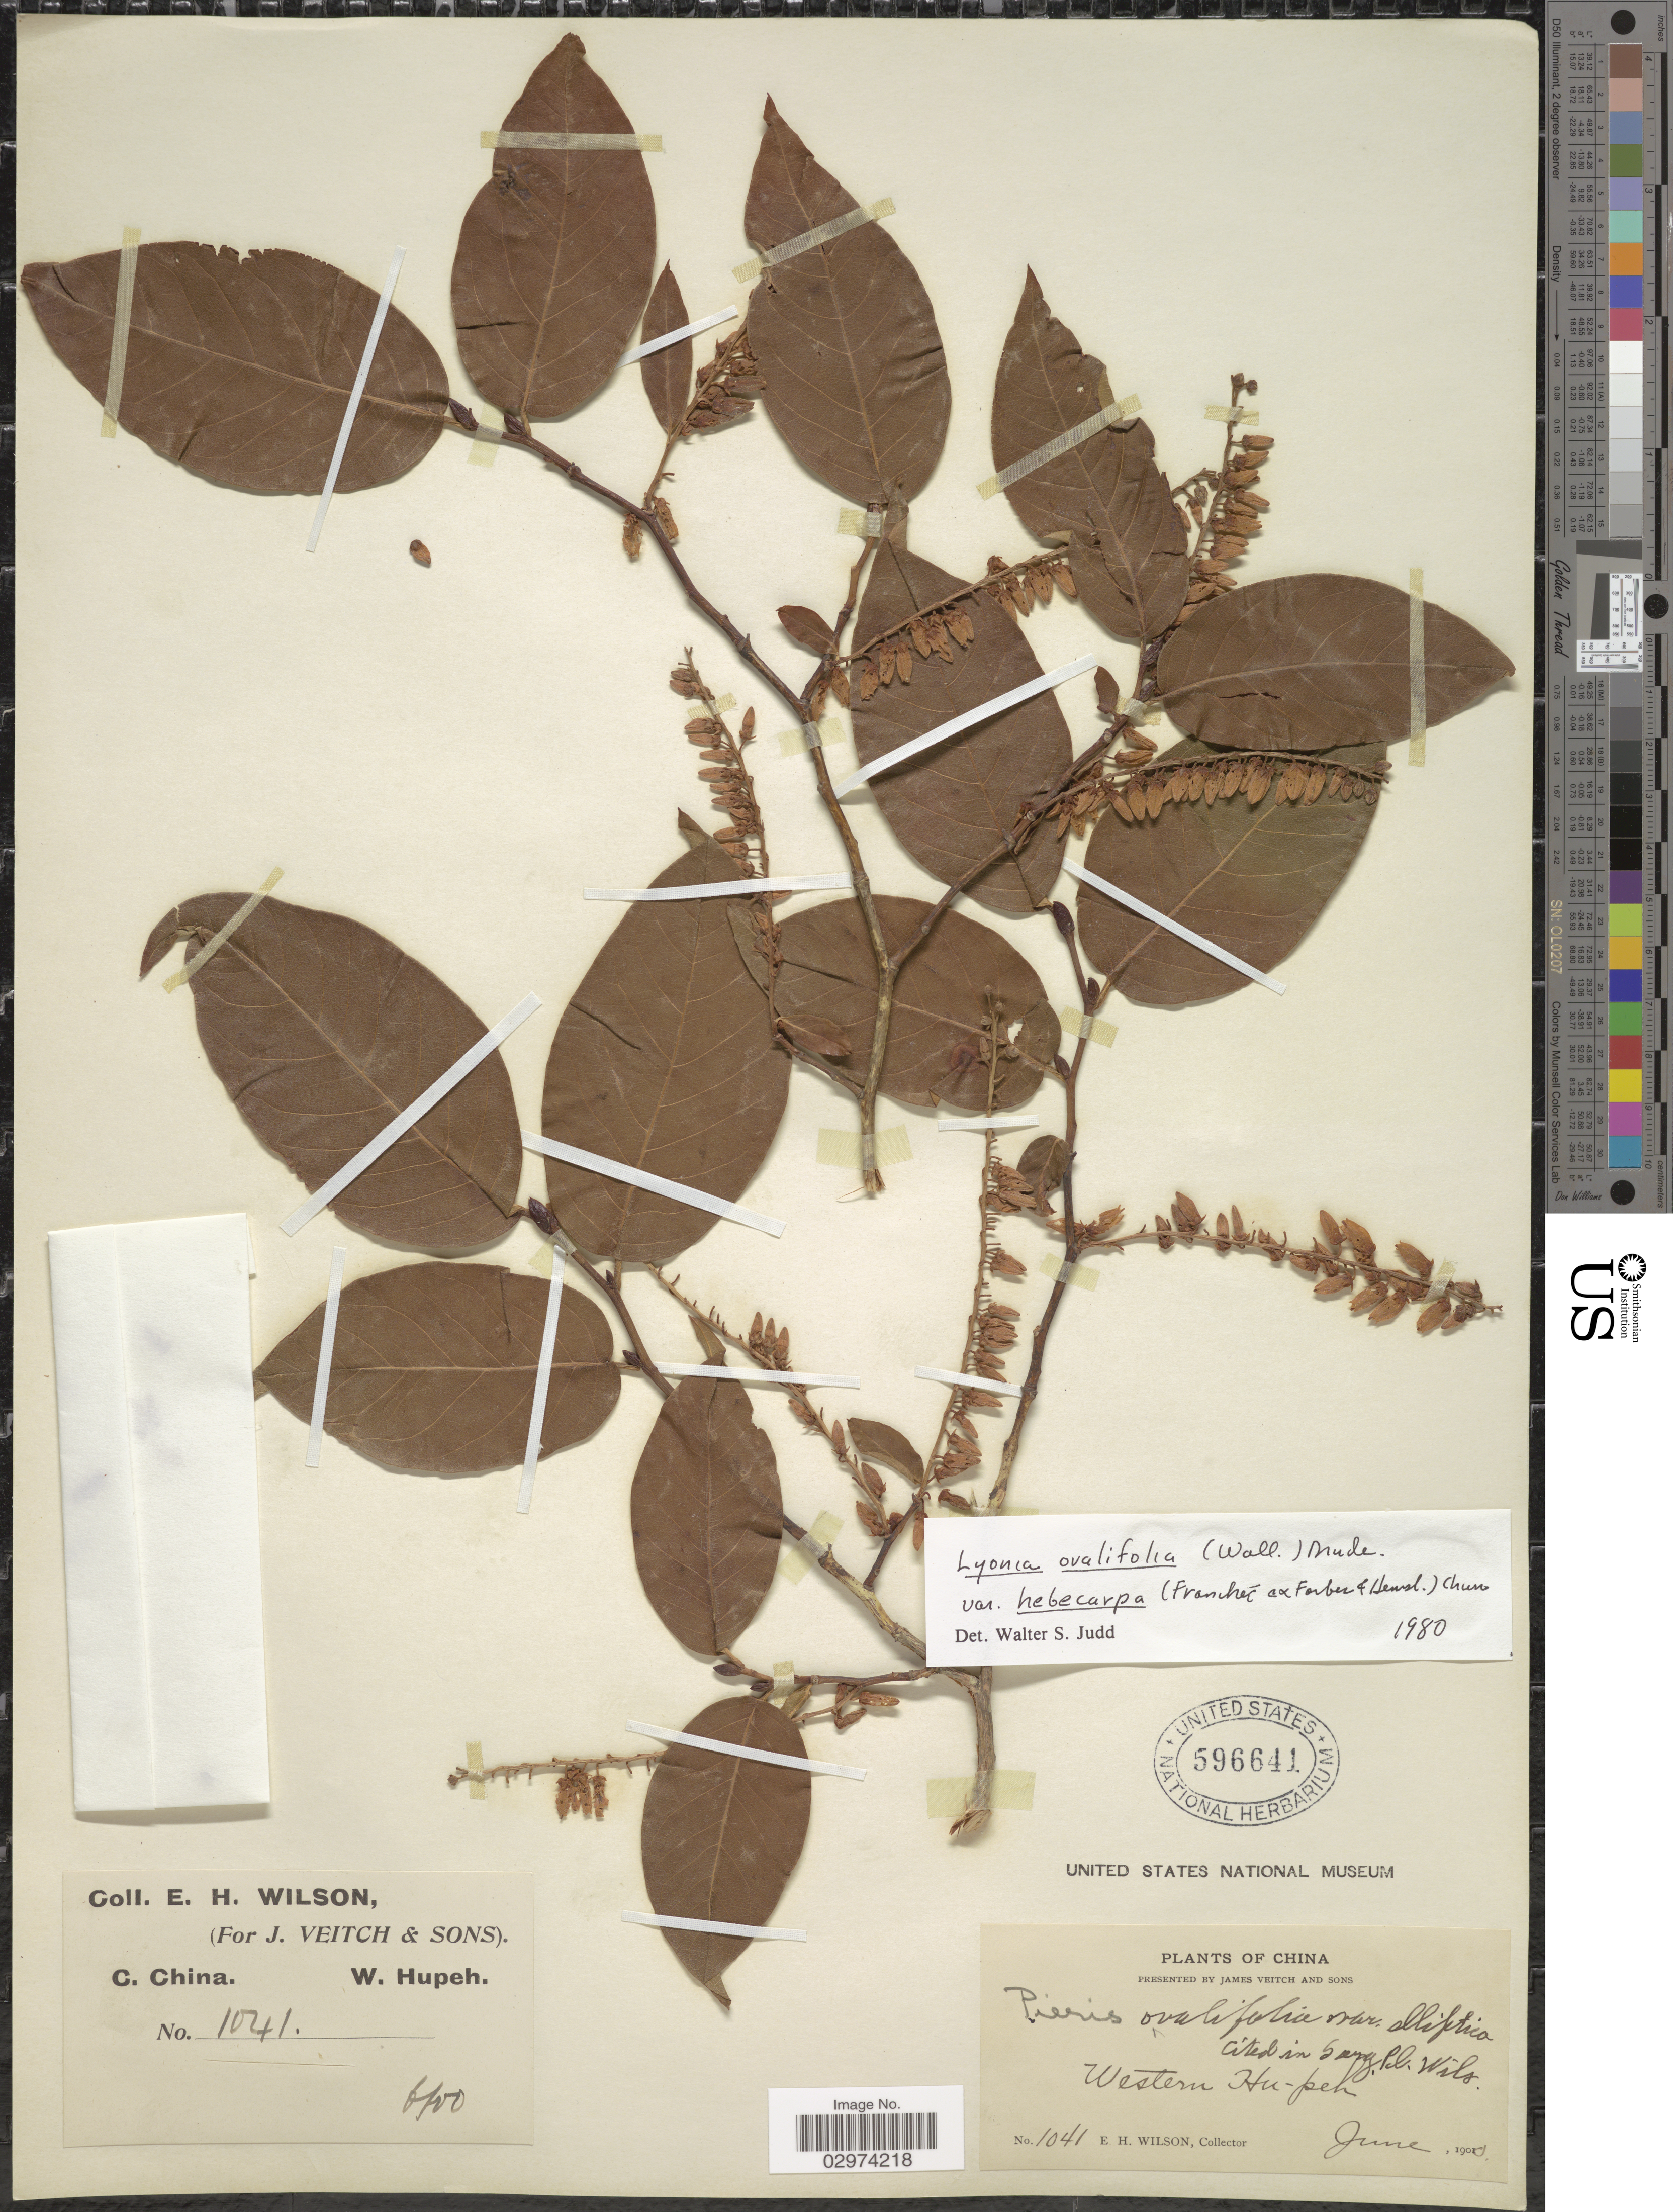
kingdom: Plantae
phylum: Tracheophyta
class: Magnoliopsida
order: Ericales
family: Ericaceae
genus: Lyonia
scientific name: Lyonia ovalifolia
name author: (Wall.) Drude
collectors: E. Wilson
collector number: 1041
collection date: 1900-06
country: China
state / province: Hubei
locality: W. Hupeh. C. China. Western Hu-peh.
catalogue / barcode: US 596641